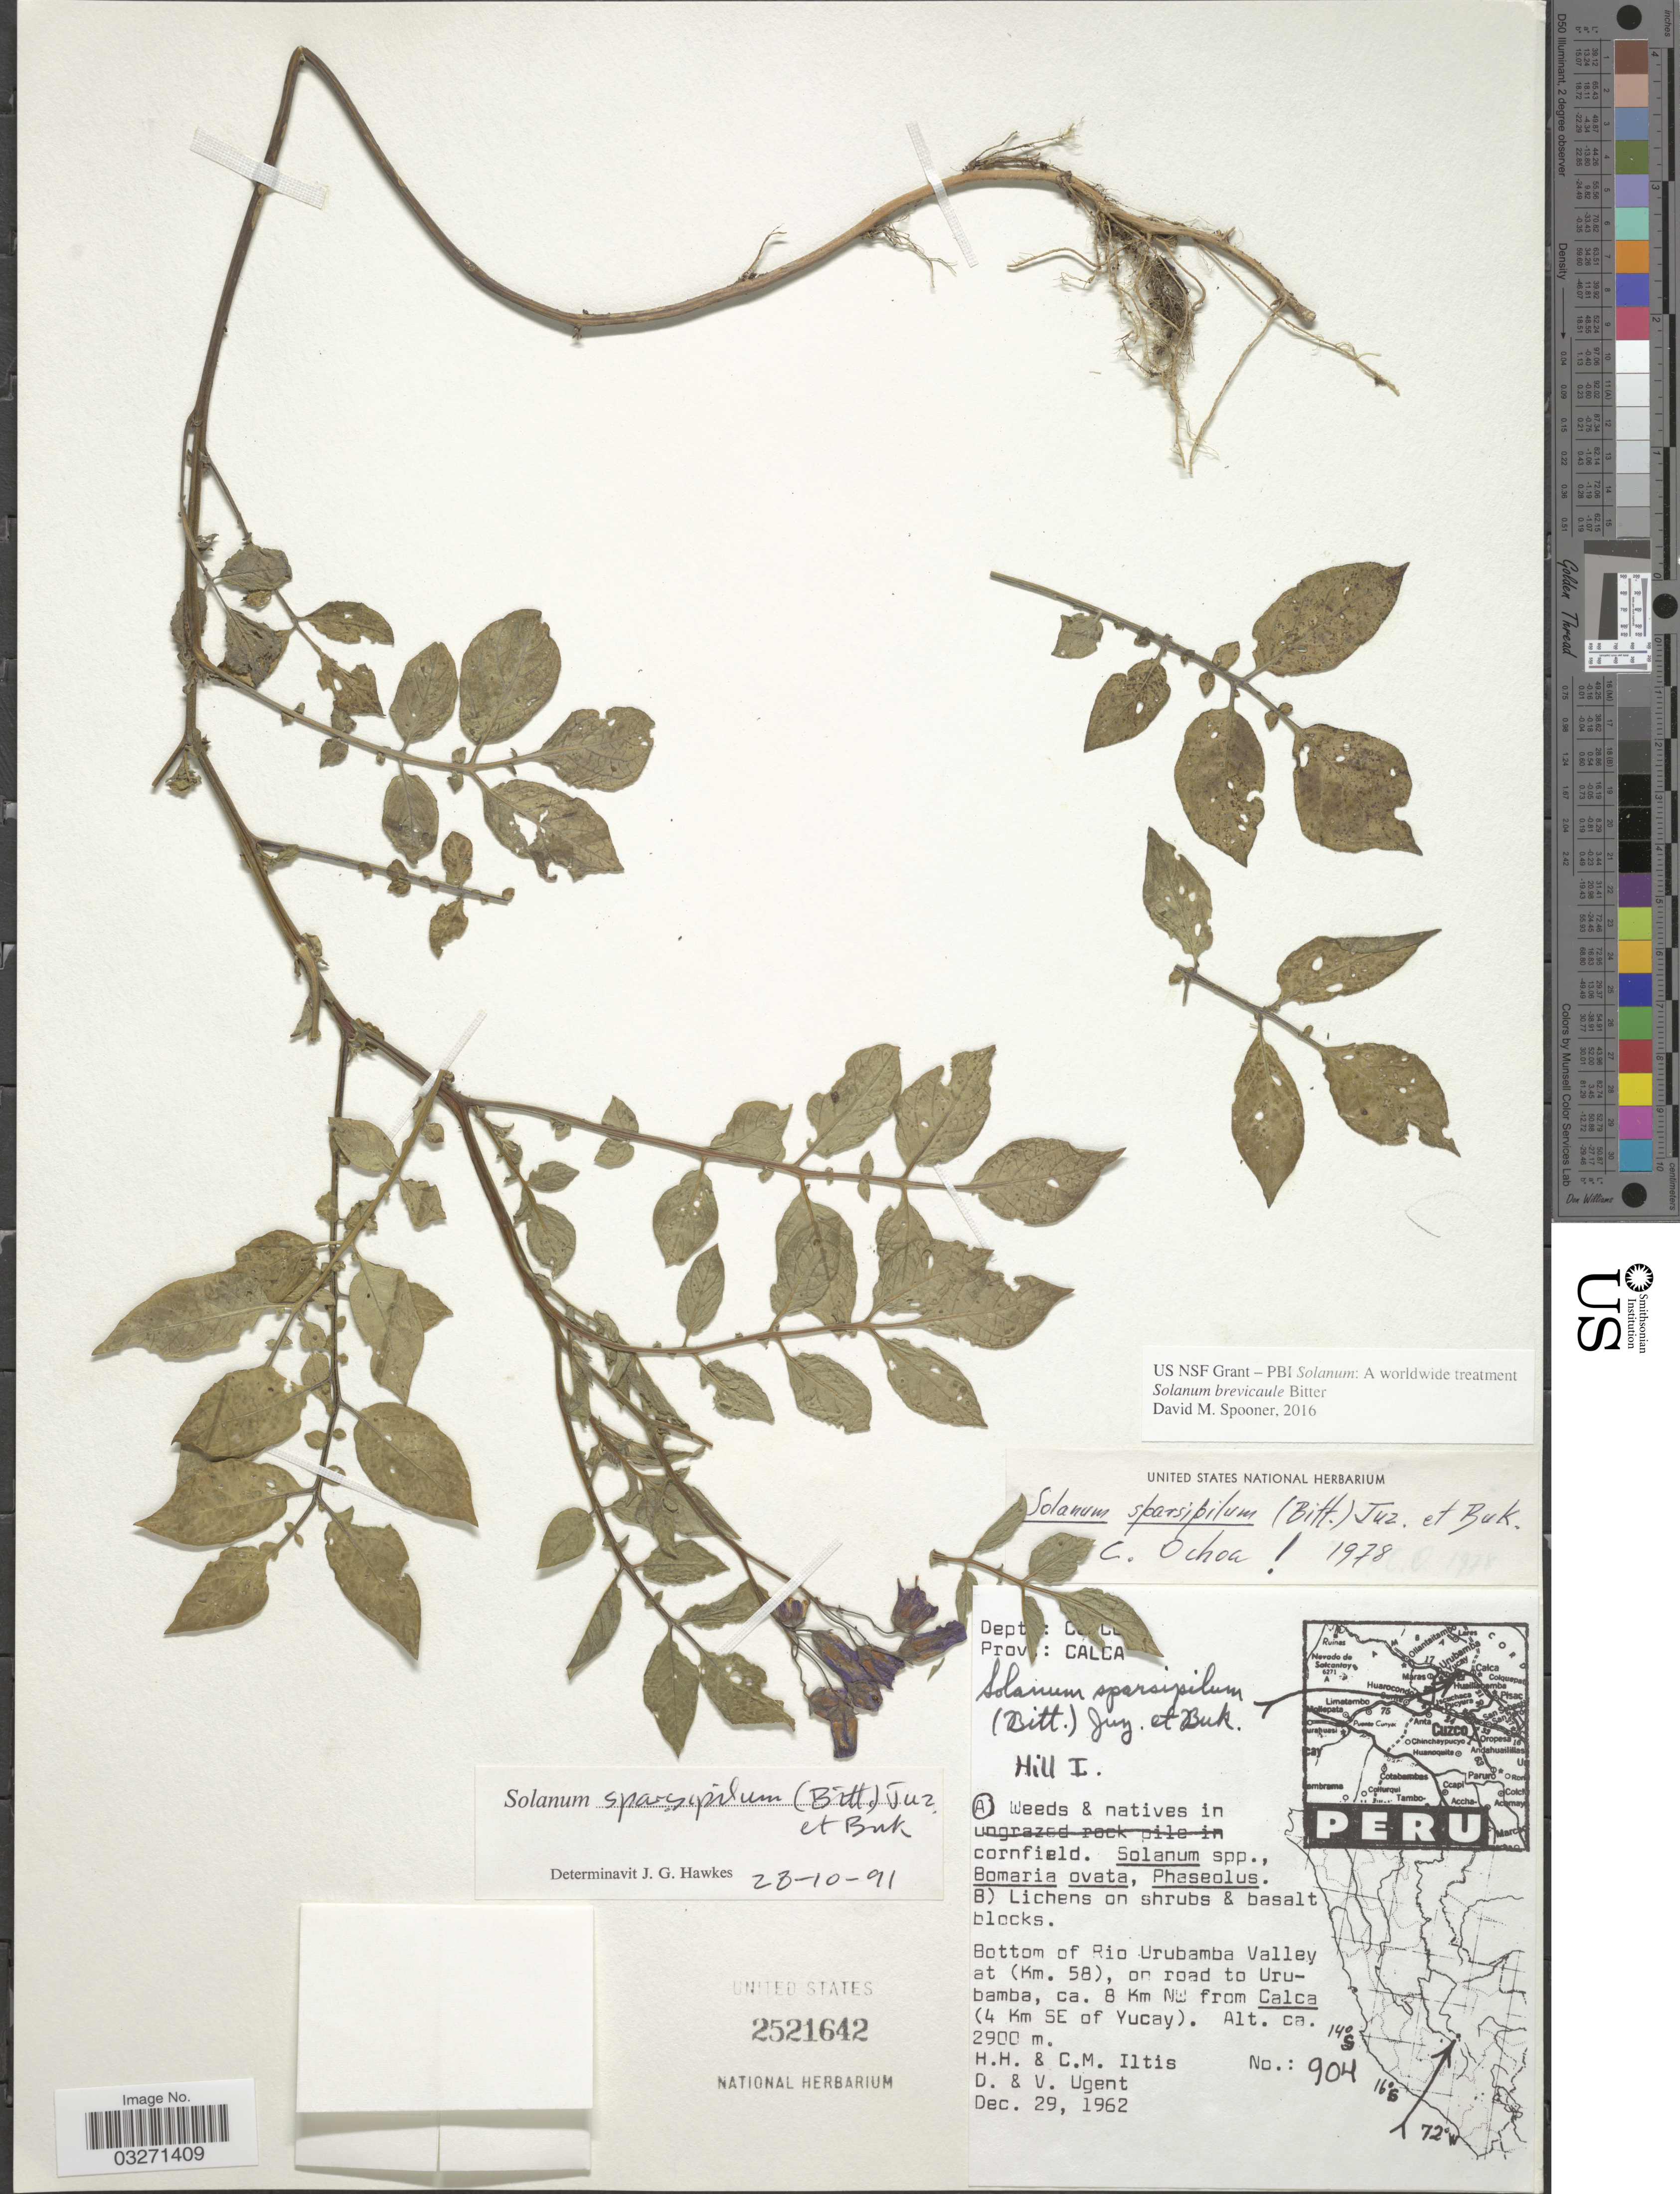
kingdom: Plantae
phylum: Tracheophyta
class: Magnoliopsida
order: Solanales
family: Solanaceae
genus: Solanum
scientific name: Solanum brevicaule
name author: Bitter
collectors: H. H. Iltis, C. M Iltis, D. Ugent & V. Ugent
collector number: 904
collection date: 1962-12-29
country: Peru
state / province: Cusco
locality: Dept.: Cuzco. Prov.: Calca. Bottom of Rio Urubamba Valley at (Km. 58), on road to Urubamba, ca. 8 km NW from Calca (4 km SE of Yucay).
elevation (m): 2900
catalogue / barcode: US 2521642